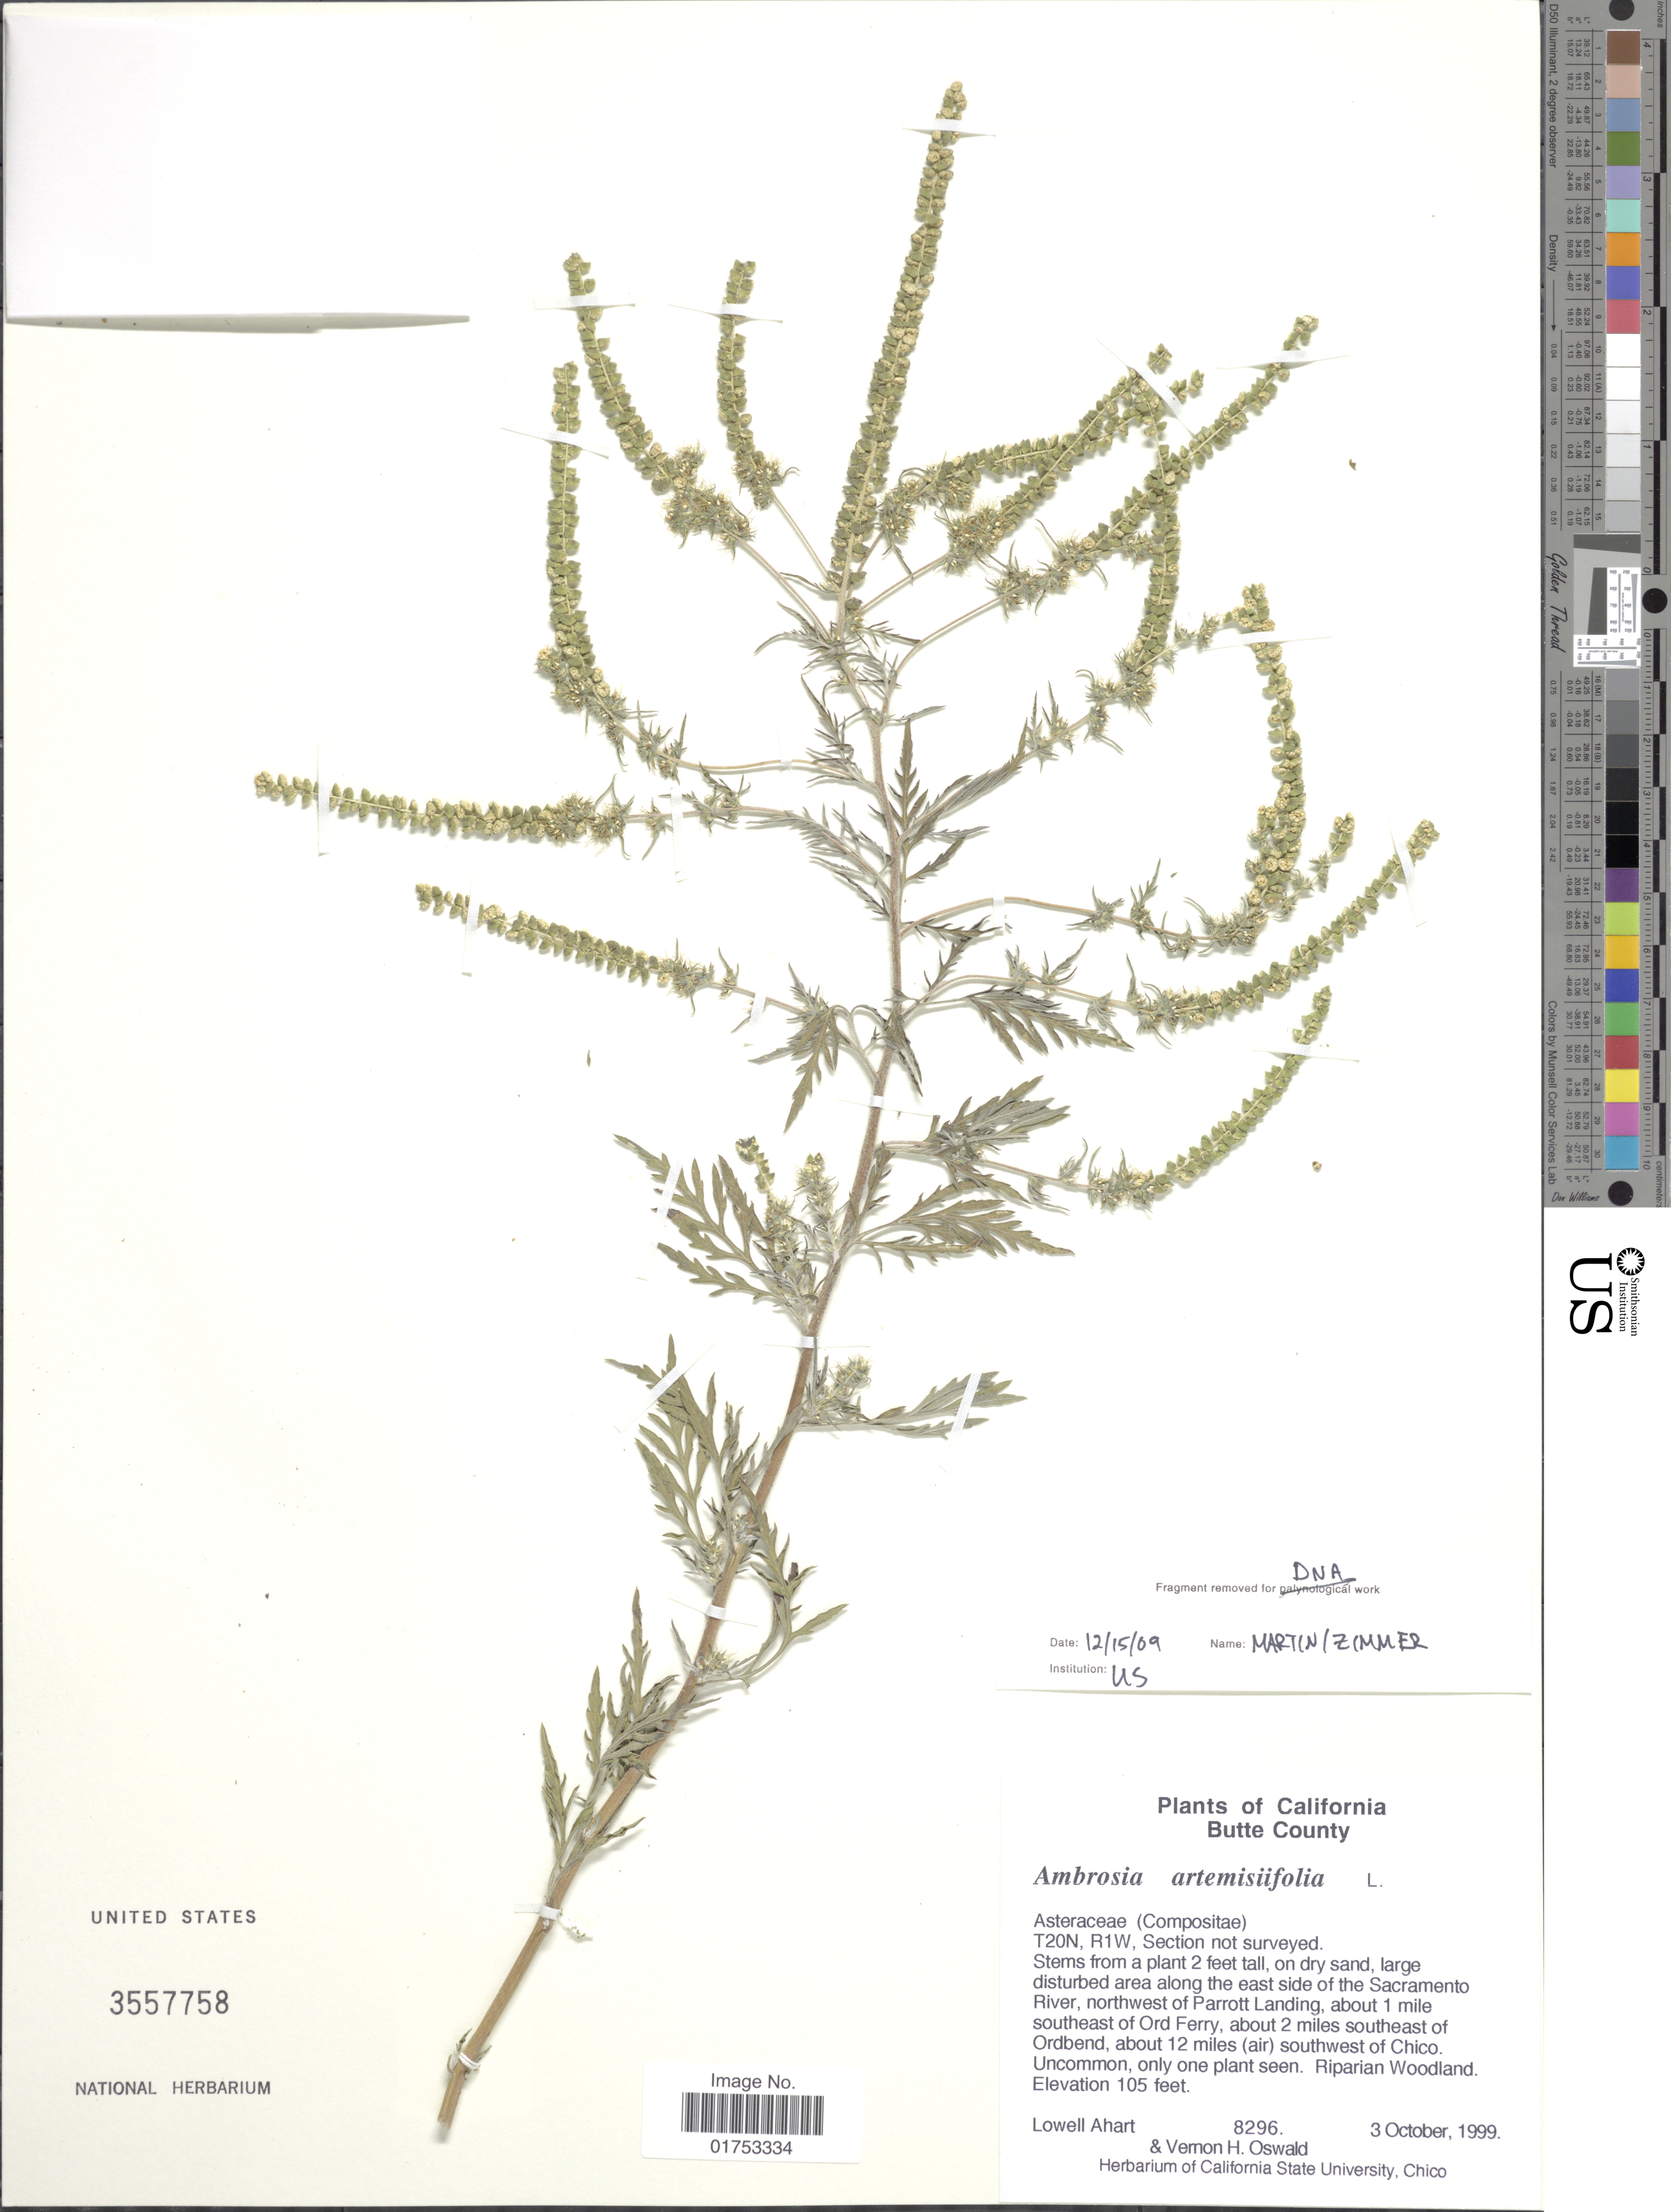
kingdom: Plantae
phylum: Tracheophyta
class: Magnoliopsida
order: Asterales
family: Asteraceae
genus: Ambrosia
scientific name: Ambrosia artemisiifolia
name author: L.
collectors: L. Ahart & V. Oswald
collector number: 8296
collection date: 1999-10-03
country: United States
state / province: California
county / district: Butte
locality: Butte County, T20N, R1W, along the east side of the Sacramento River, northwest of Parrott Landing, about 1 mile southeast of Ord Ferry, about 2 miles southeast of Ordbend, about 12 miles (air) southwest of Chico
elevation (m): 32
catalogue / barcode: US 3557758